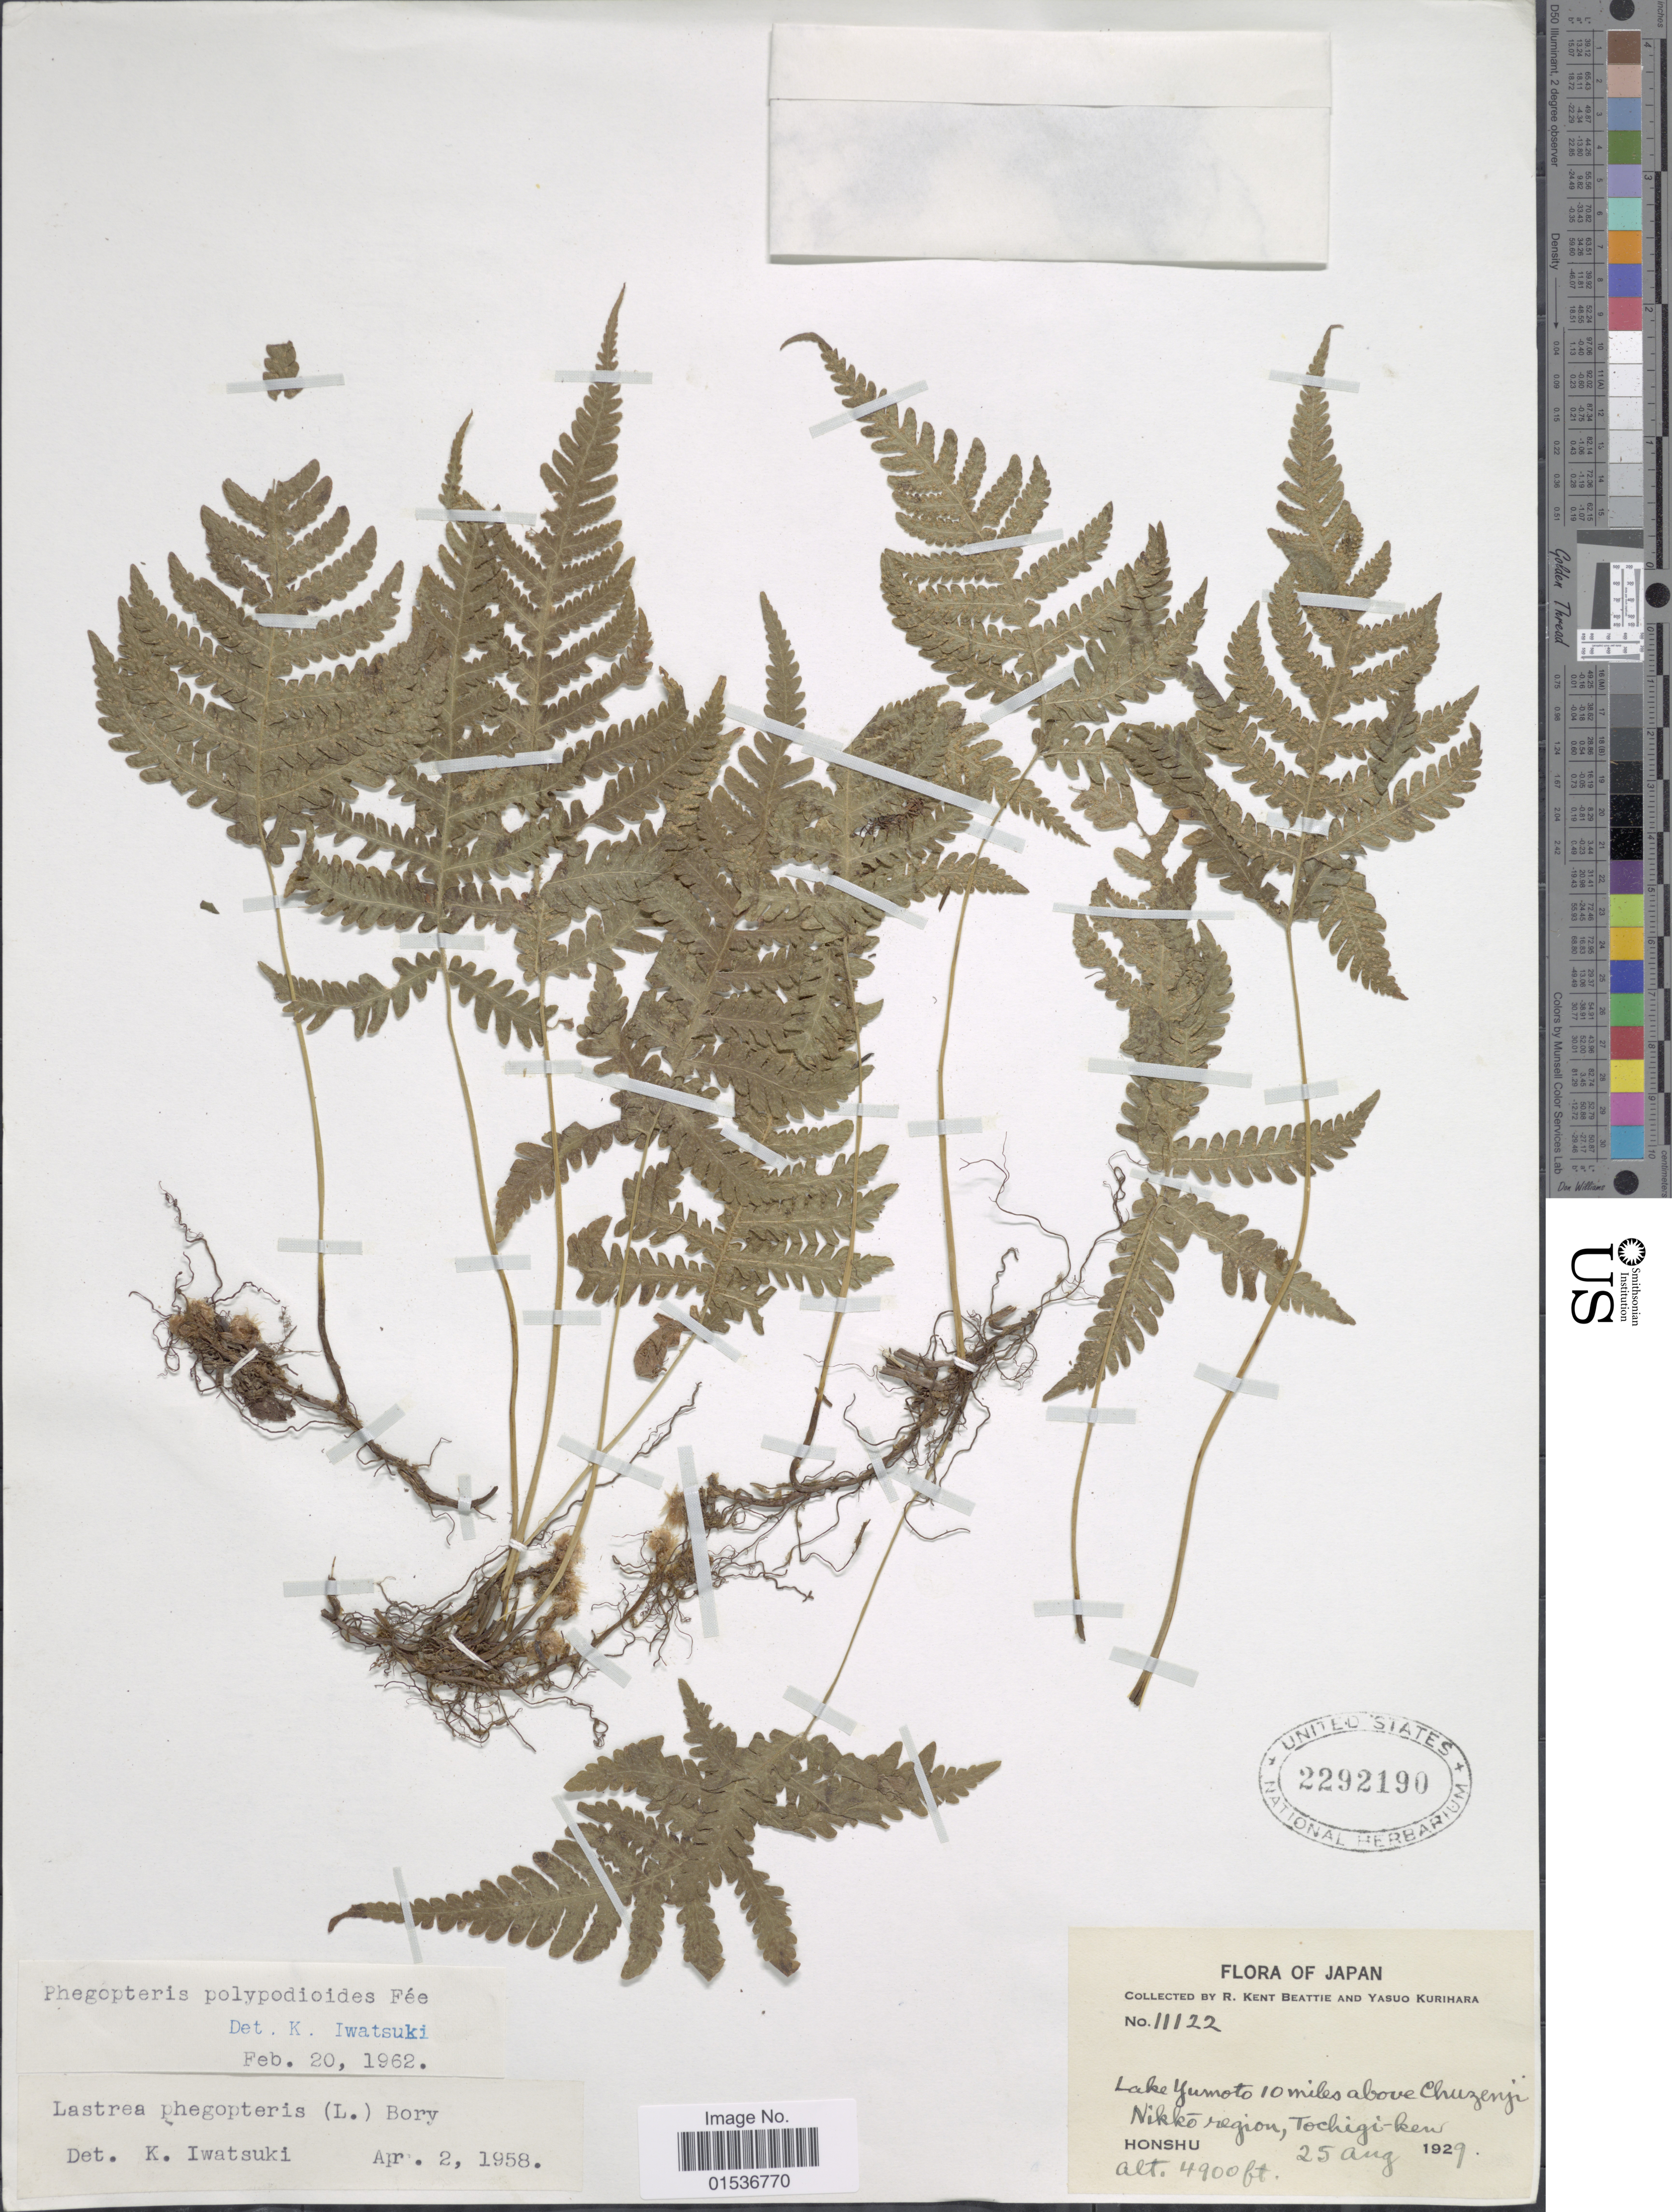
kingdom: Plantae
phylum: Tracheophyta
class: Polypodiopsida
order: Polypodiales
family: Thelypteridaceae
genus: Phegopteris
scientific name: Phegopteris oreopteris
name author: (Ehrh.) Fée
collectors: R. K. Beattie & Y. Kurihara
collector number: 11122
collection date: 1929-08-25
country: Japan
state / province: Totigi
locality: Lake Yumoto 10 miles above Chuzenji, Nikko region, Tochigi-ken. Honshu. Japan.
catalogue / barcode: US 2292190